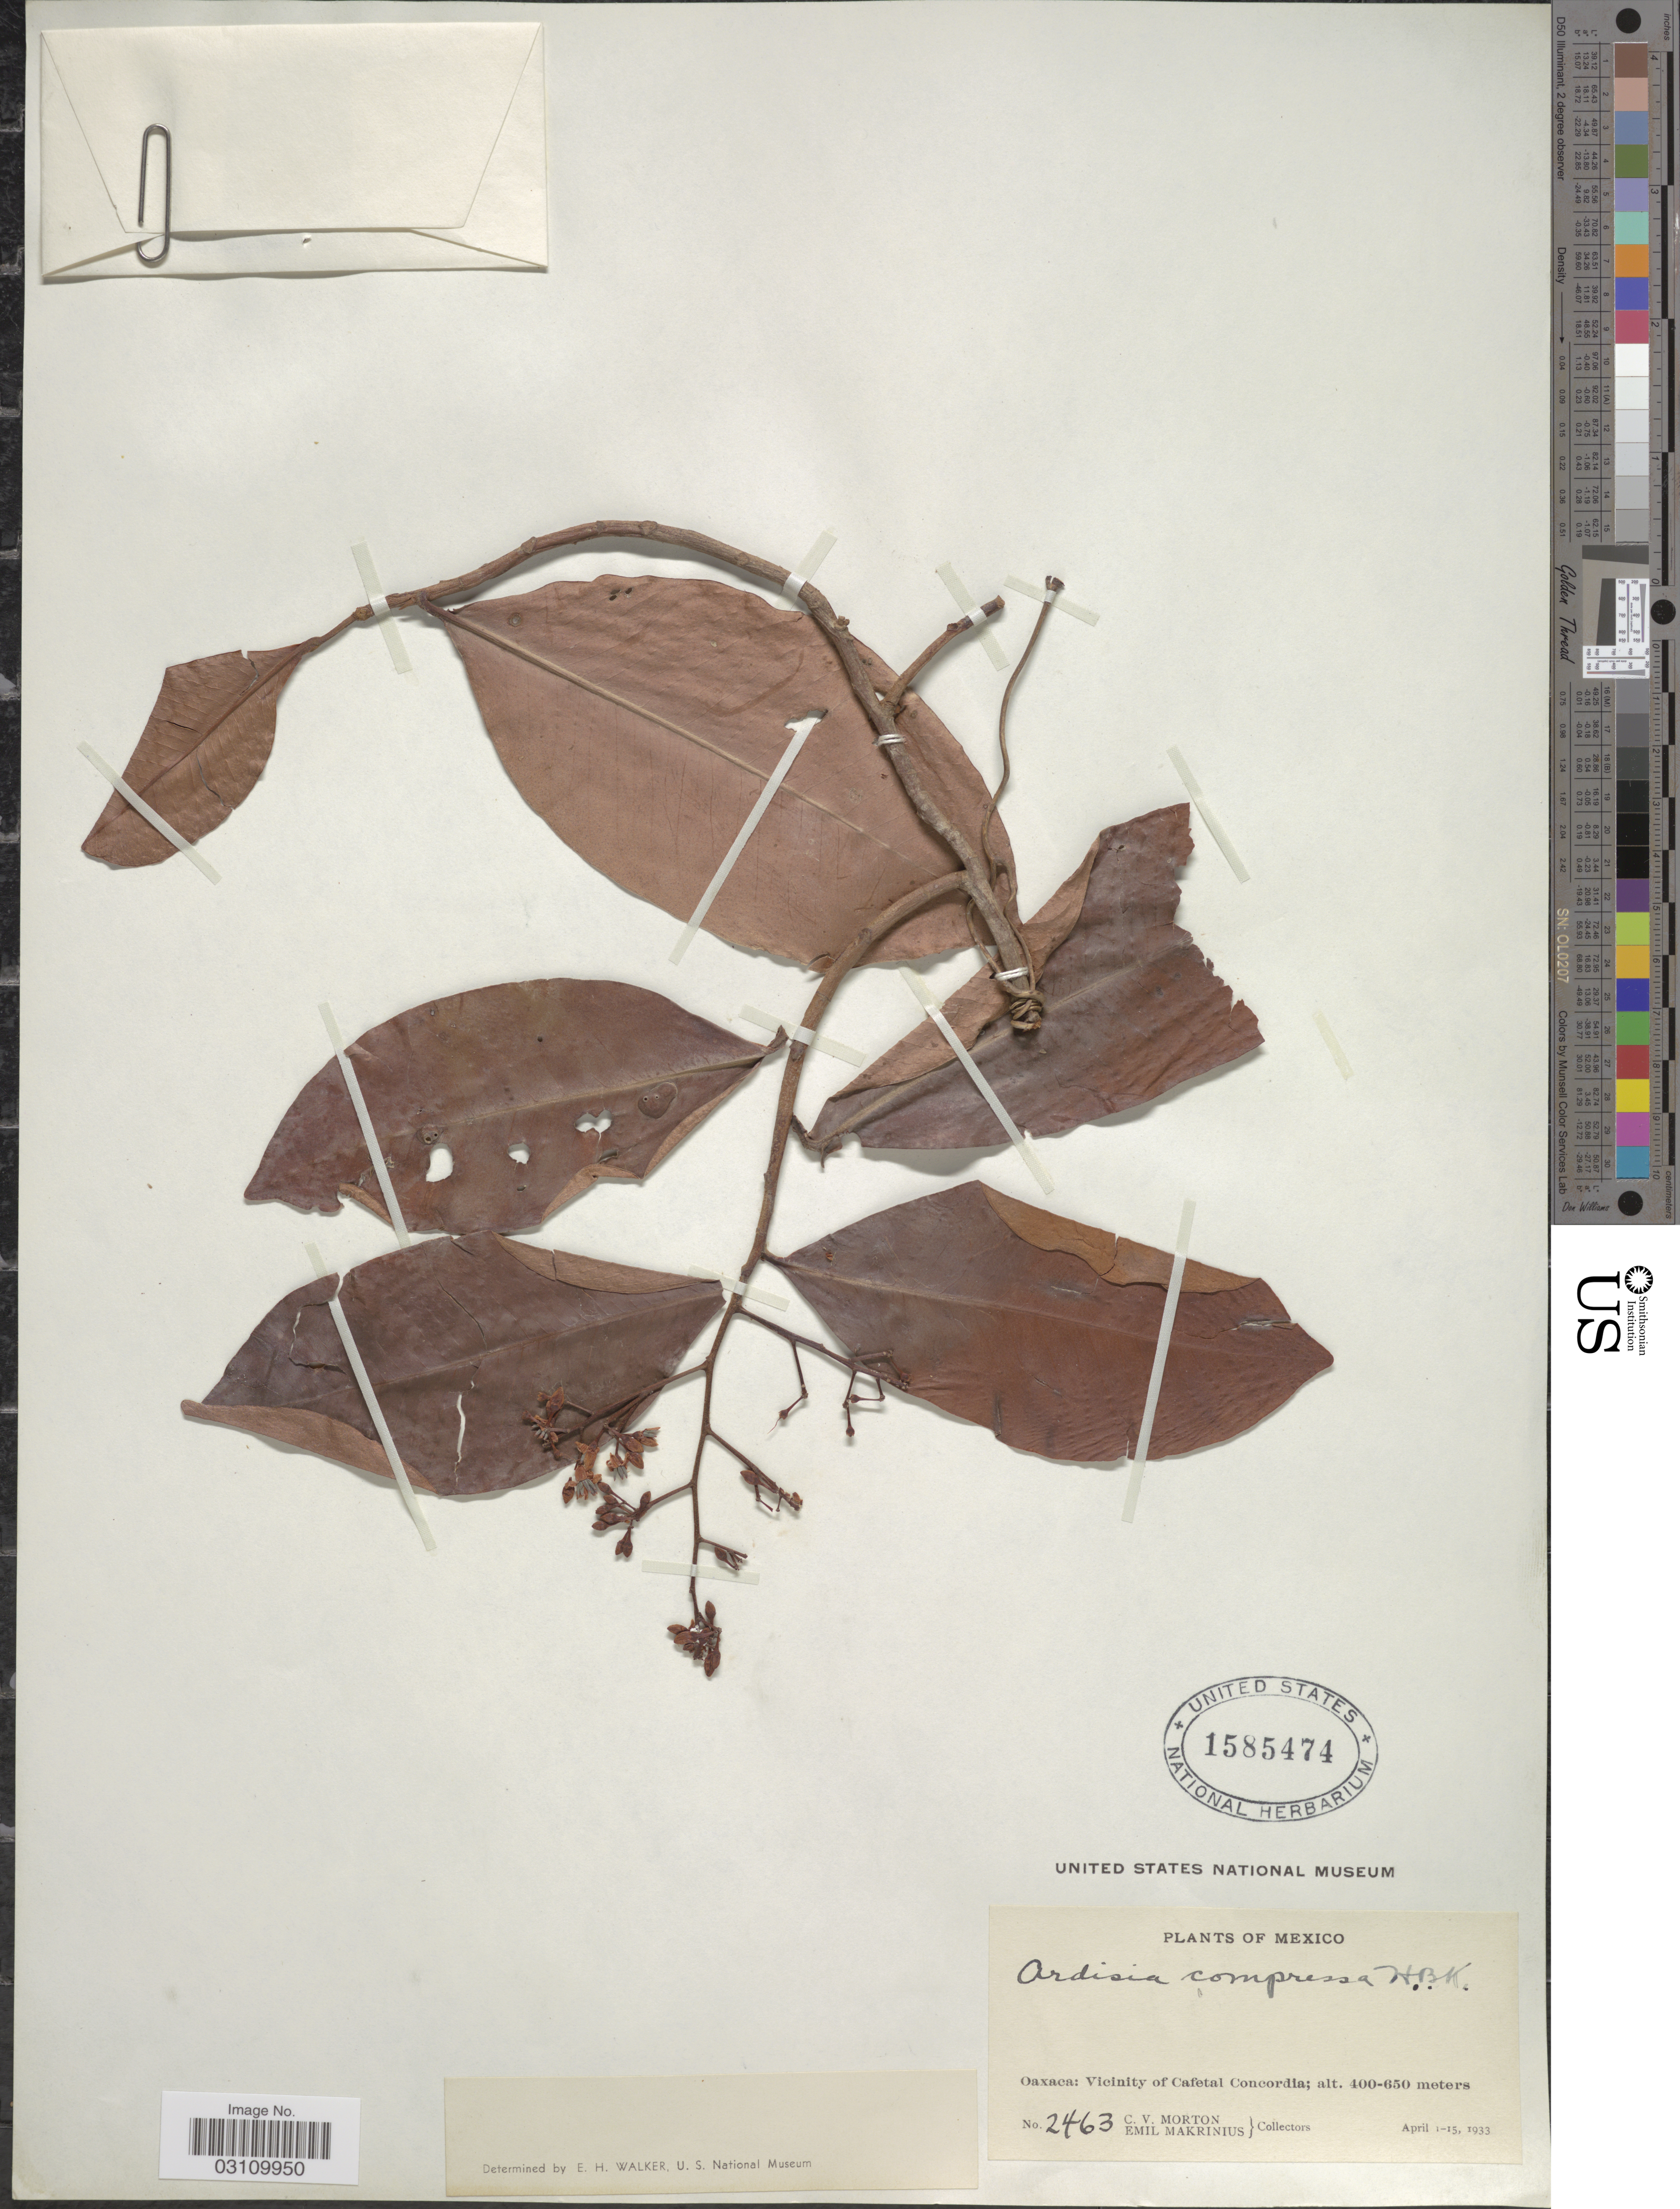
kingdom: Plantae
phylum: Tracheophyta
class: Magnoliopsida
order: Ericales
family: Primulaceae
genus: Ardisia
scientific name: Ardisia compressa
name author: Kunth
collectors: C. V. Morton & E. Makrinius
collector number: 2463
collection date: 1933-04-01/1933-04-15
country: Mexico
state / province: Oaxaca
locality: Vicinity of Cafetal Concordia.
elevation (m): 400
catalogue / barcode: US 1585474